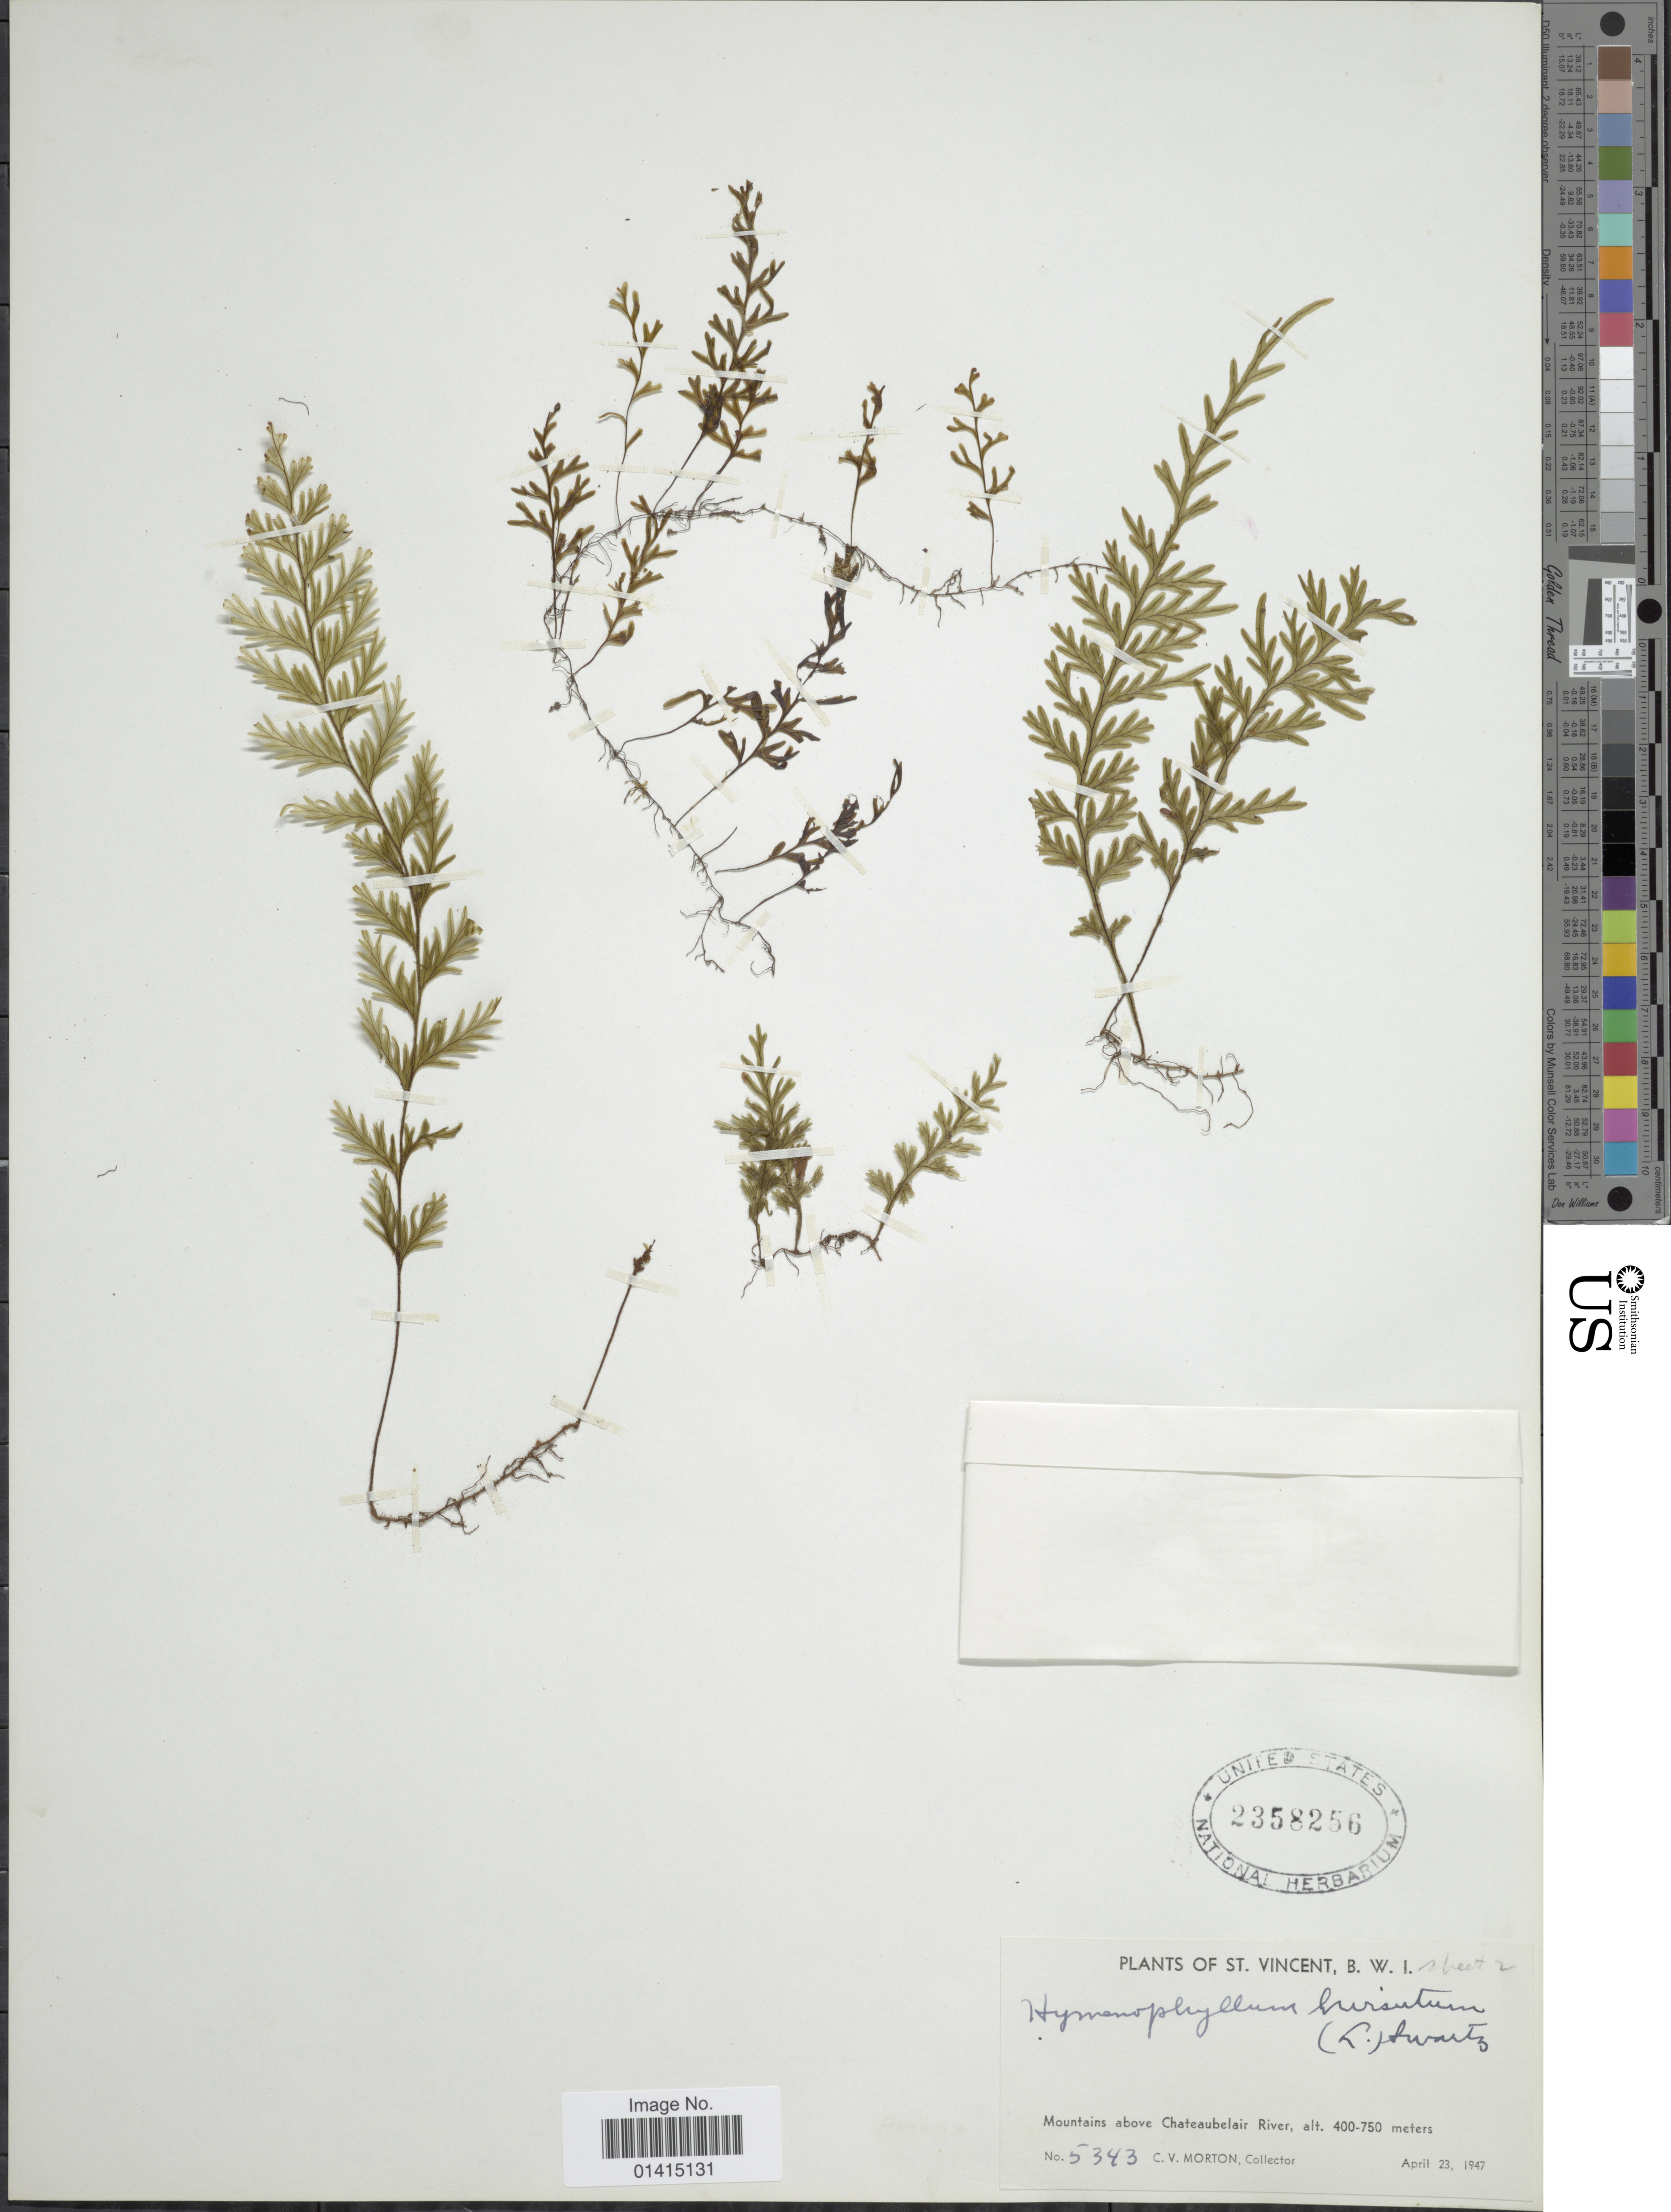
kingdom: Plantae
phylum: Tracheophyta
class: Polypodiopsida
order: Hymenophyllales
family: Hymenophyllaceae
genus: Hymenophyllum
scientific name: Hymenophyllum hirsutum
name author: (L.) Sw.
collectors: C. V. Morton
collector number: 5343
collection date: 1947-04-23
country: St. Vincent - Grenadines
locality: St. Vincent, B.W.I., Mountains above Chateaubelair, river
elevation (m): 400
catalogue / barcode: US 2358256